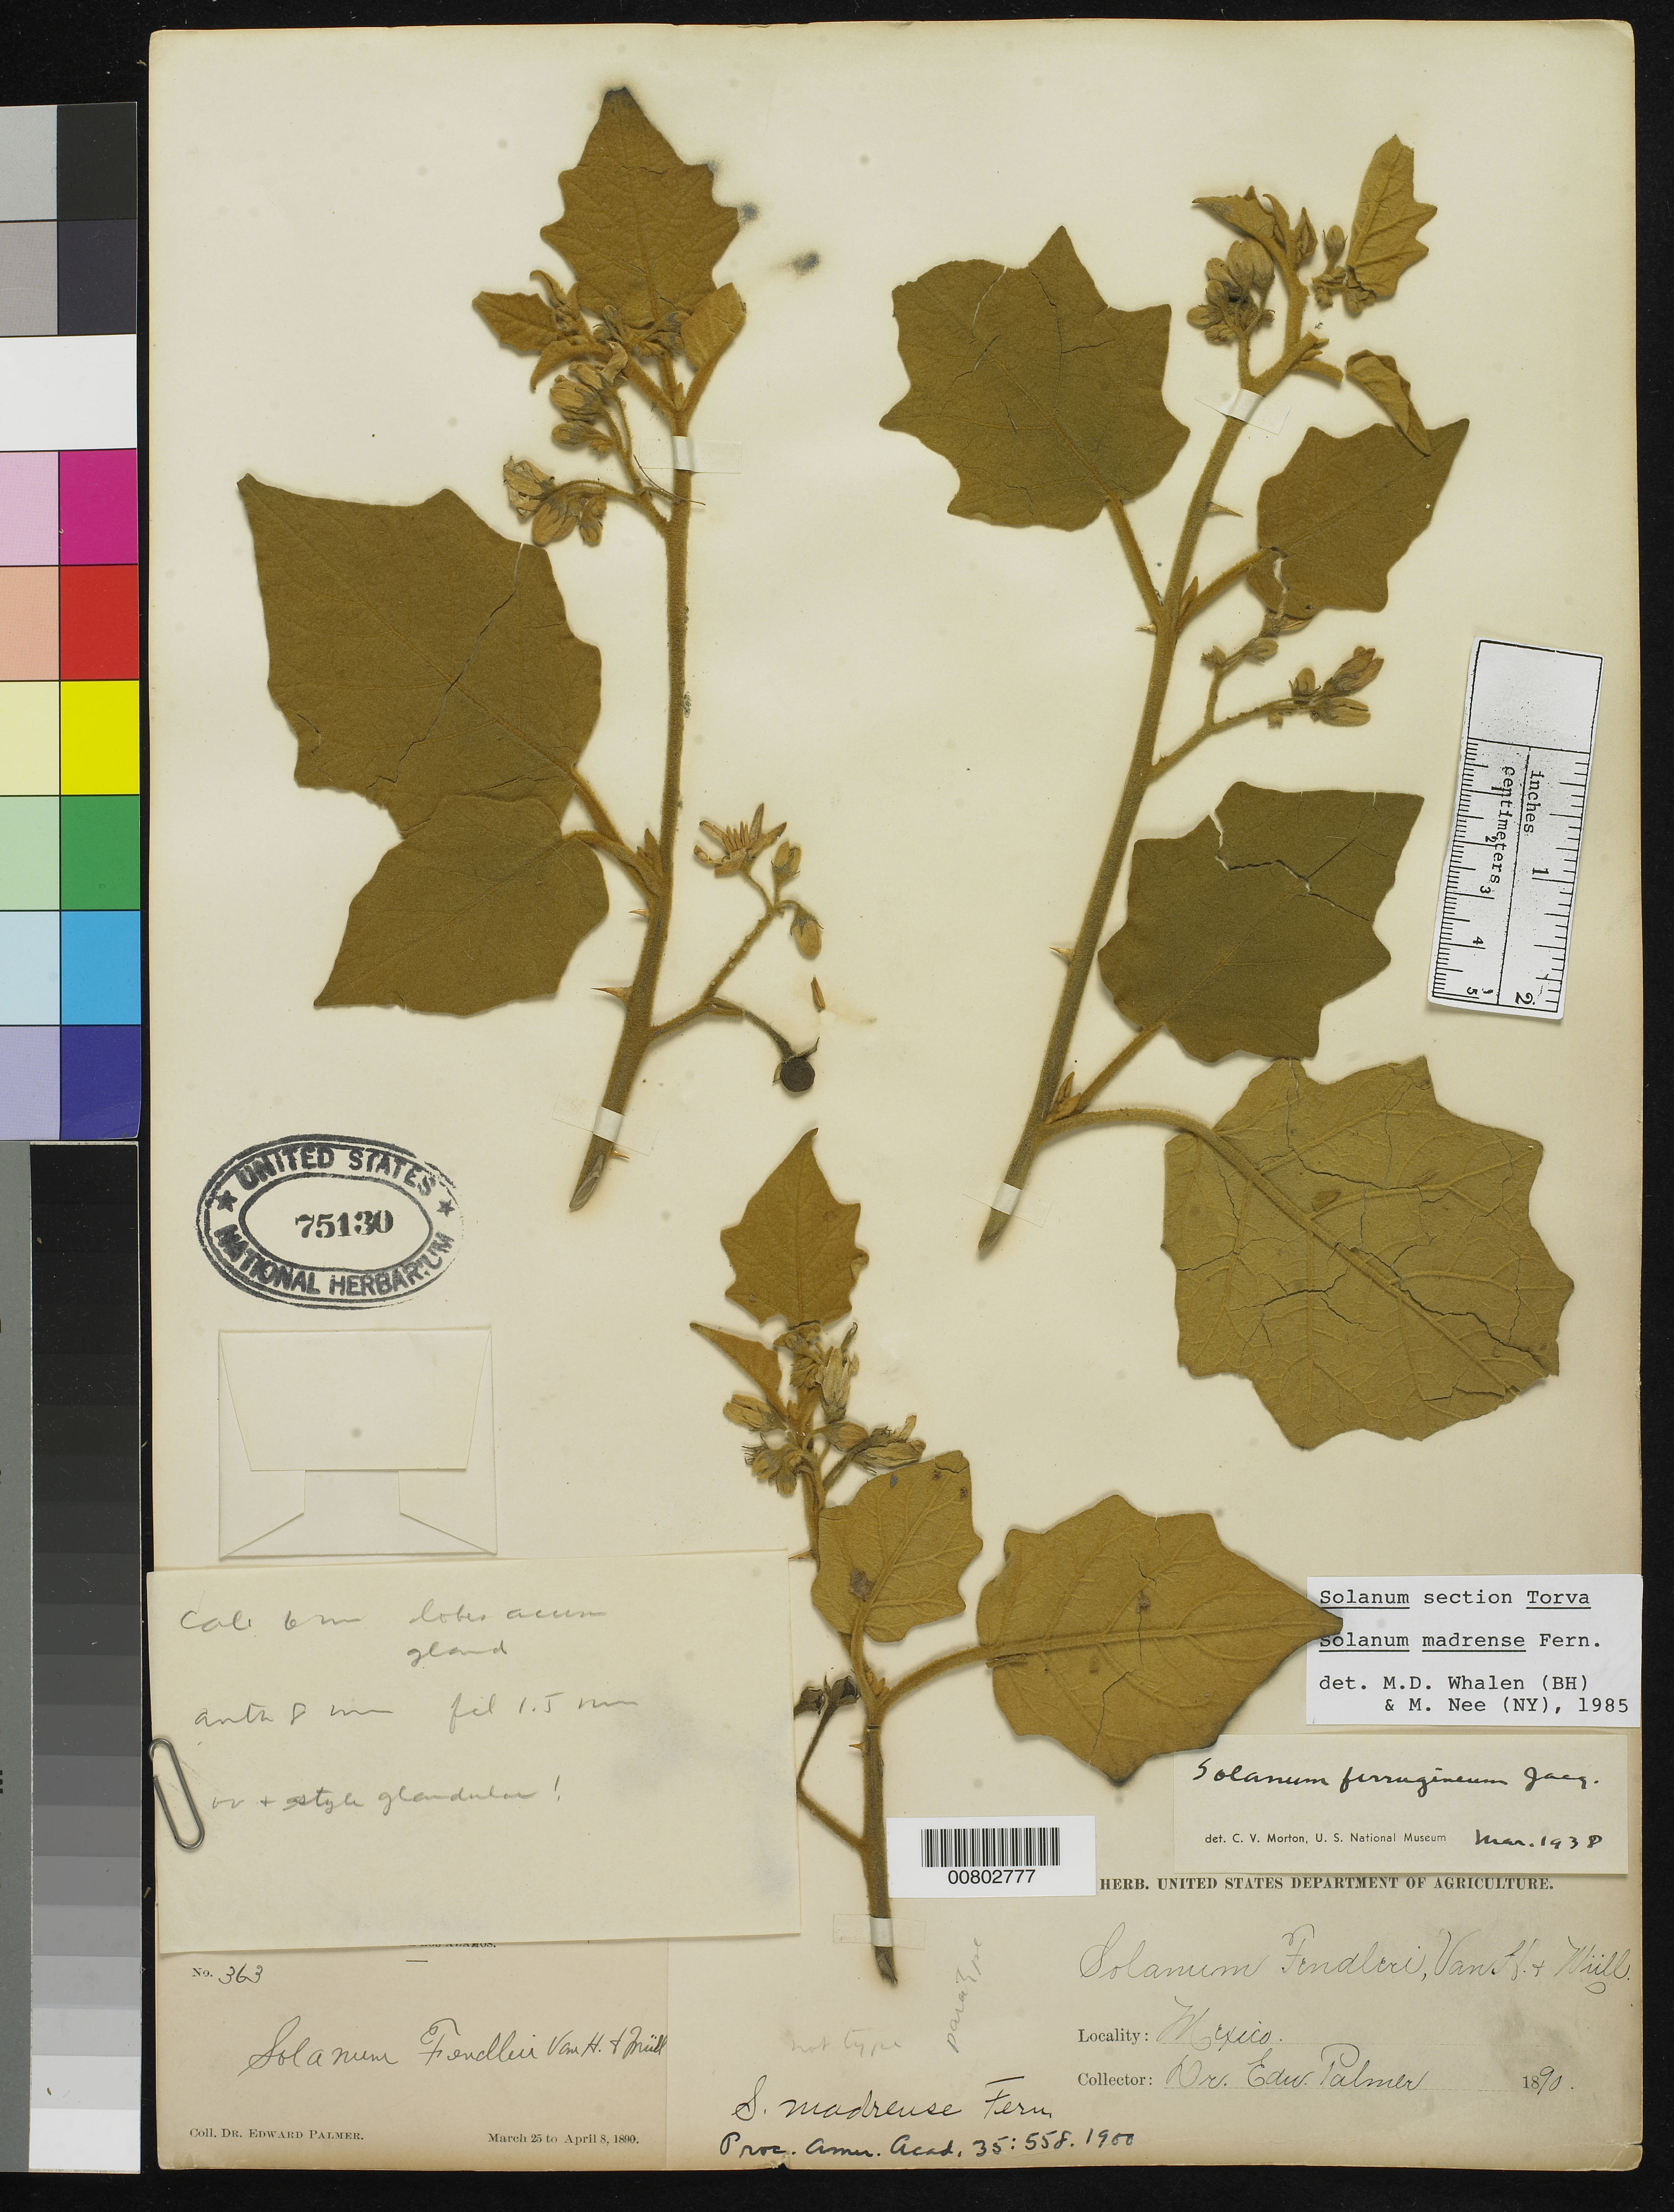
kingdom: Plantae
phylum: Tracheophyta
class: Magnoliopsida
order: Solanales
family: Solanaceae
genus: Solanum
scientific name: Solanum madrense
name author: Fernald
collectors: E. Palmer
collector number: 363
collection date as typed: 25 Mar 1890 to 08 Apr 1890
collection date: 1890-03-25/1890-04-08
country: Mexico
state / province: Sonora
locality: Sierra de los Alamos, Sonora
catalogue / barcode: US 75130